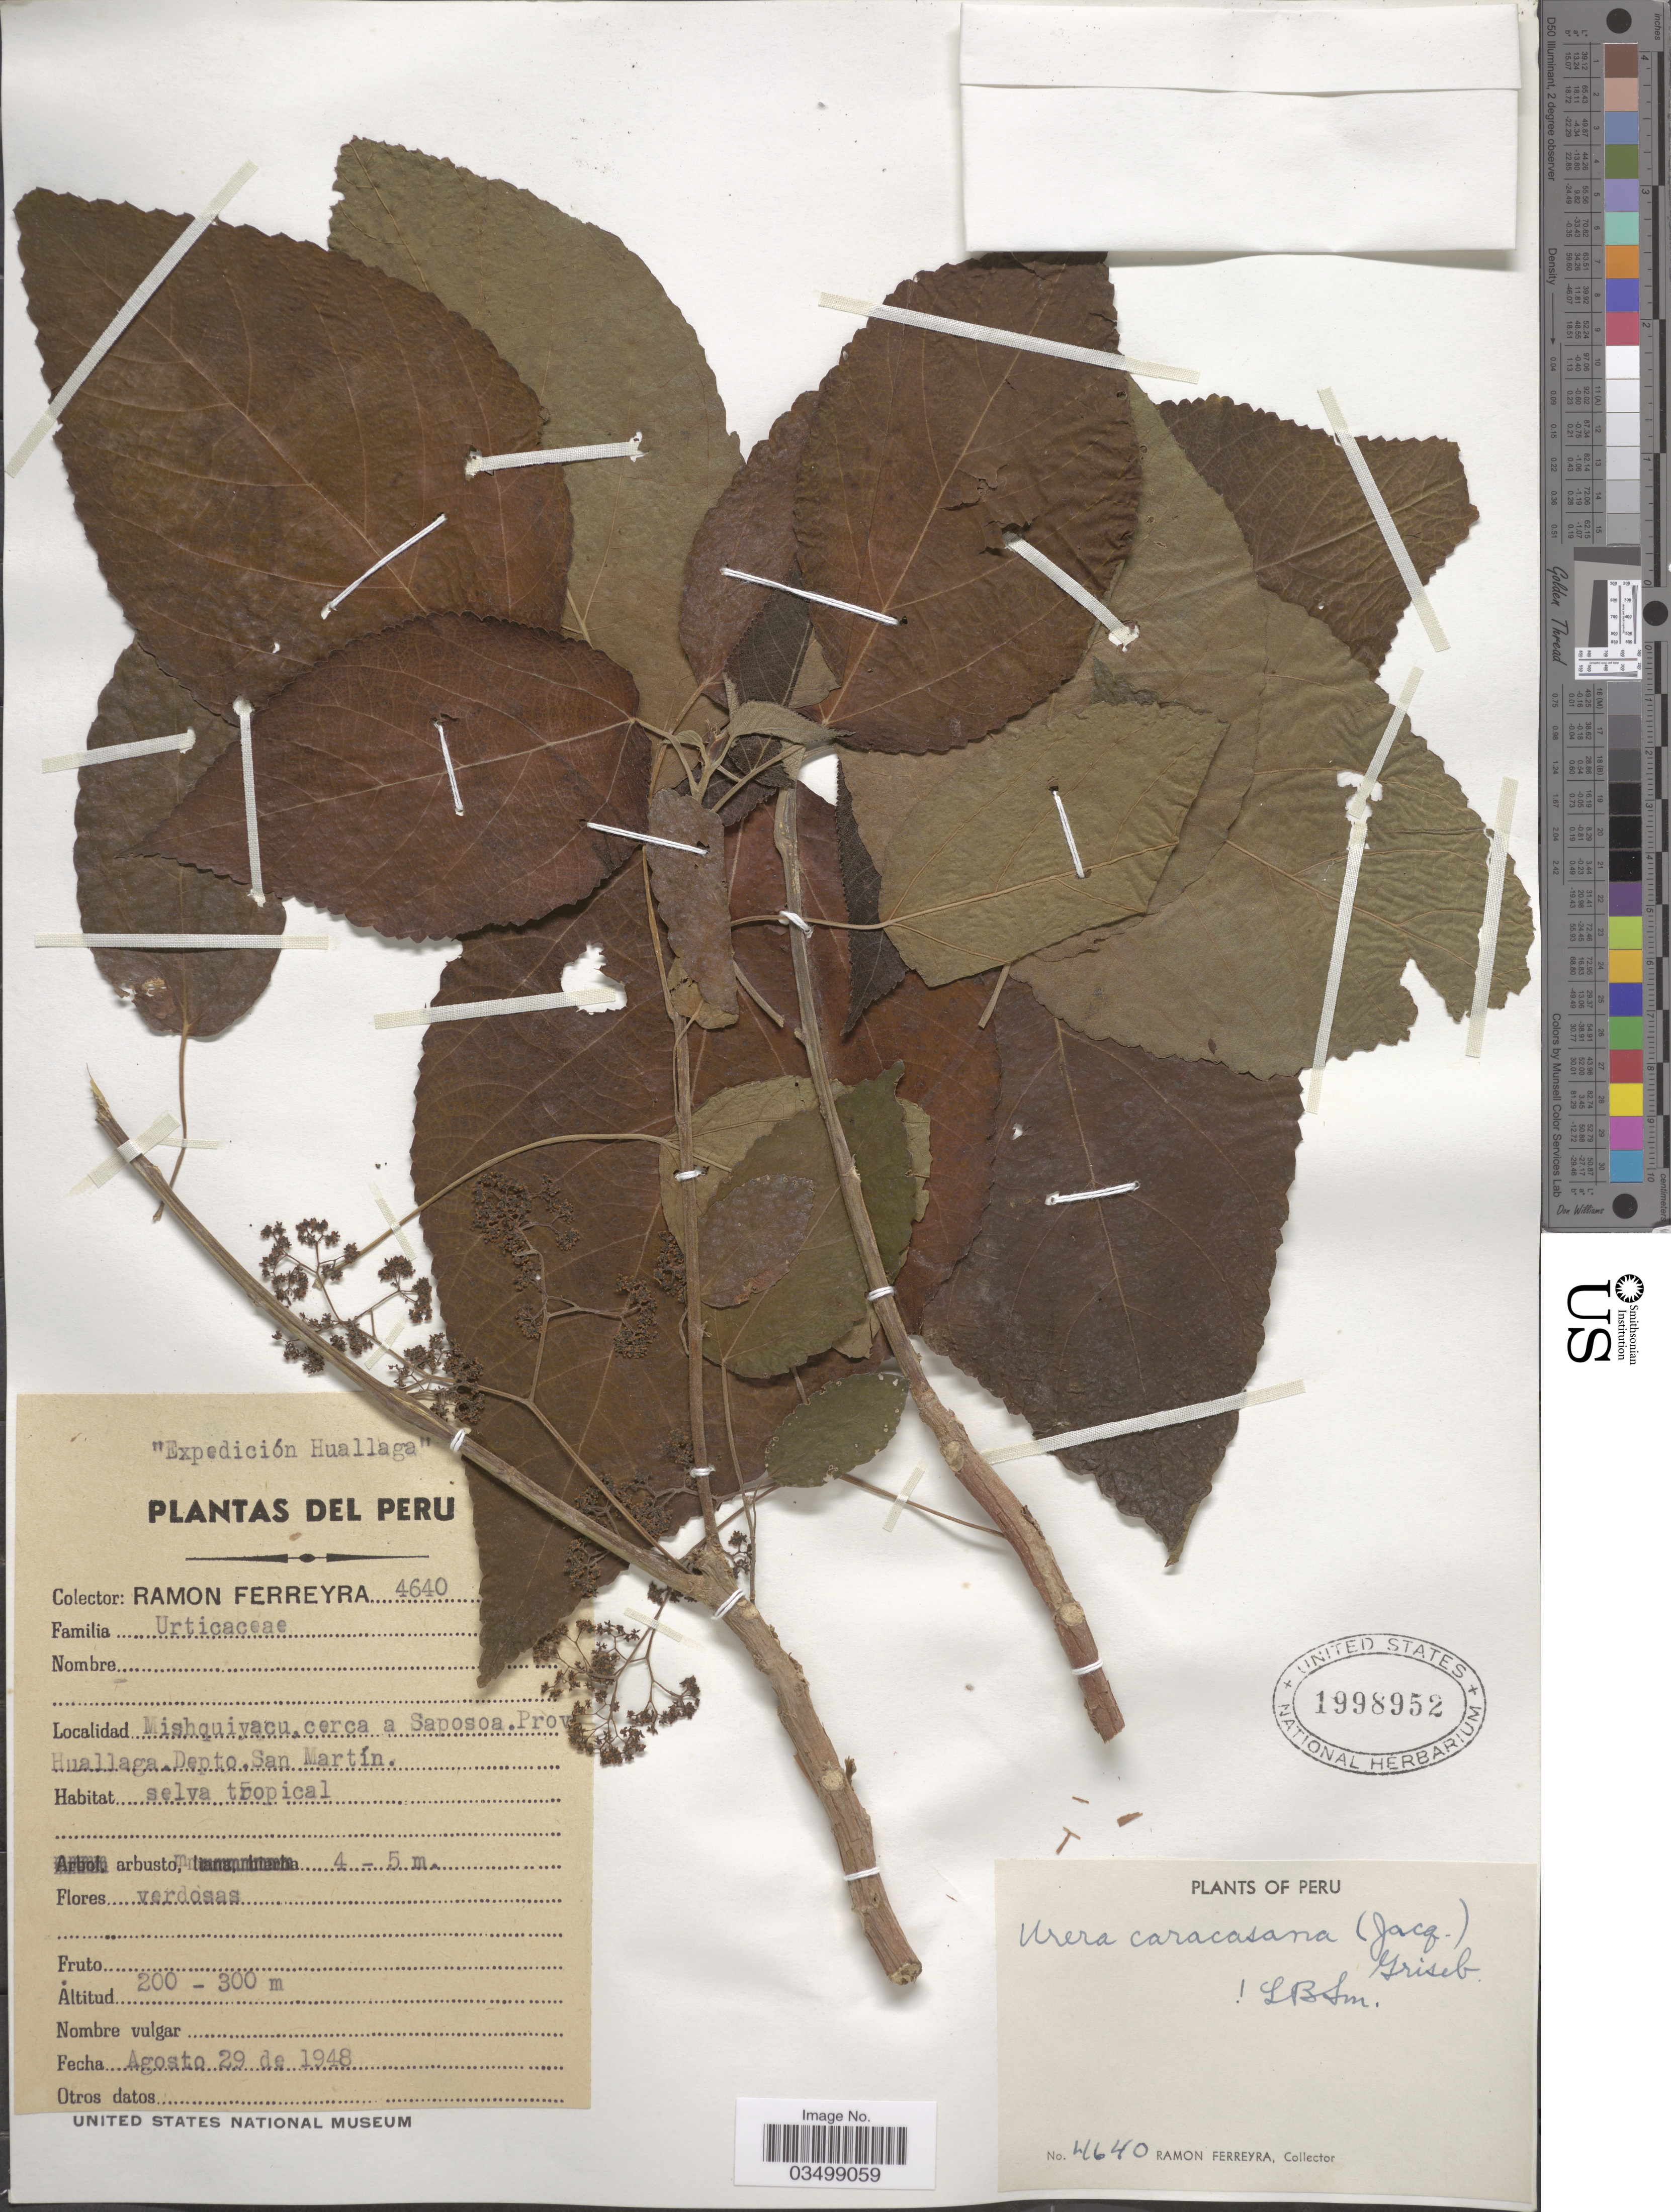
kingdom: Plantae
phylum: Tracheophyta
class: Magnoliopsida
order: Rosales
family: Urticaceae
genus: Urera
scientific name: Urera caracasana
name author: (Jacq.) Gaudich. ex Griseb.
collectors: R. A. Ferreyra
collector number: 4640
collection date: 1948-08-29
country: Peru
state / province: San Martín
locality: Mishquiyacu, cerca a Saposoa. Prov. Huallaga. Depto. San Martín.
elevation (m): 200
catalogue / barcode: US 1998952